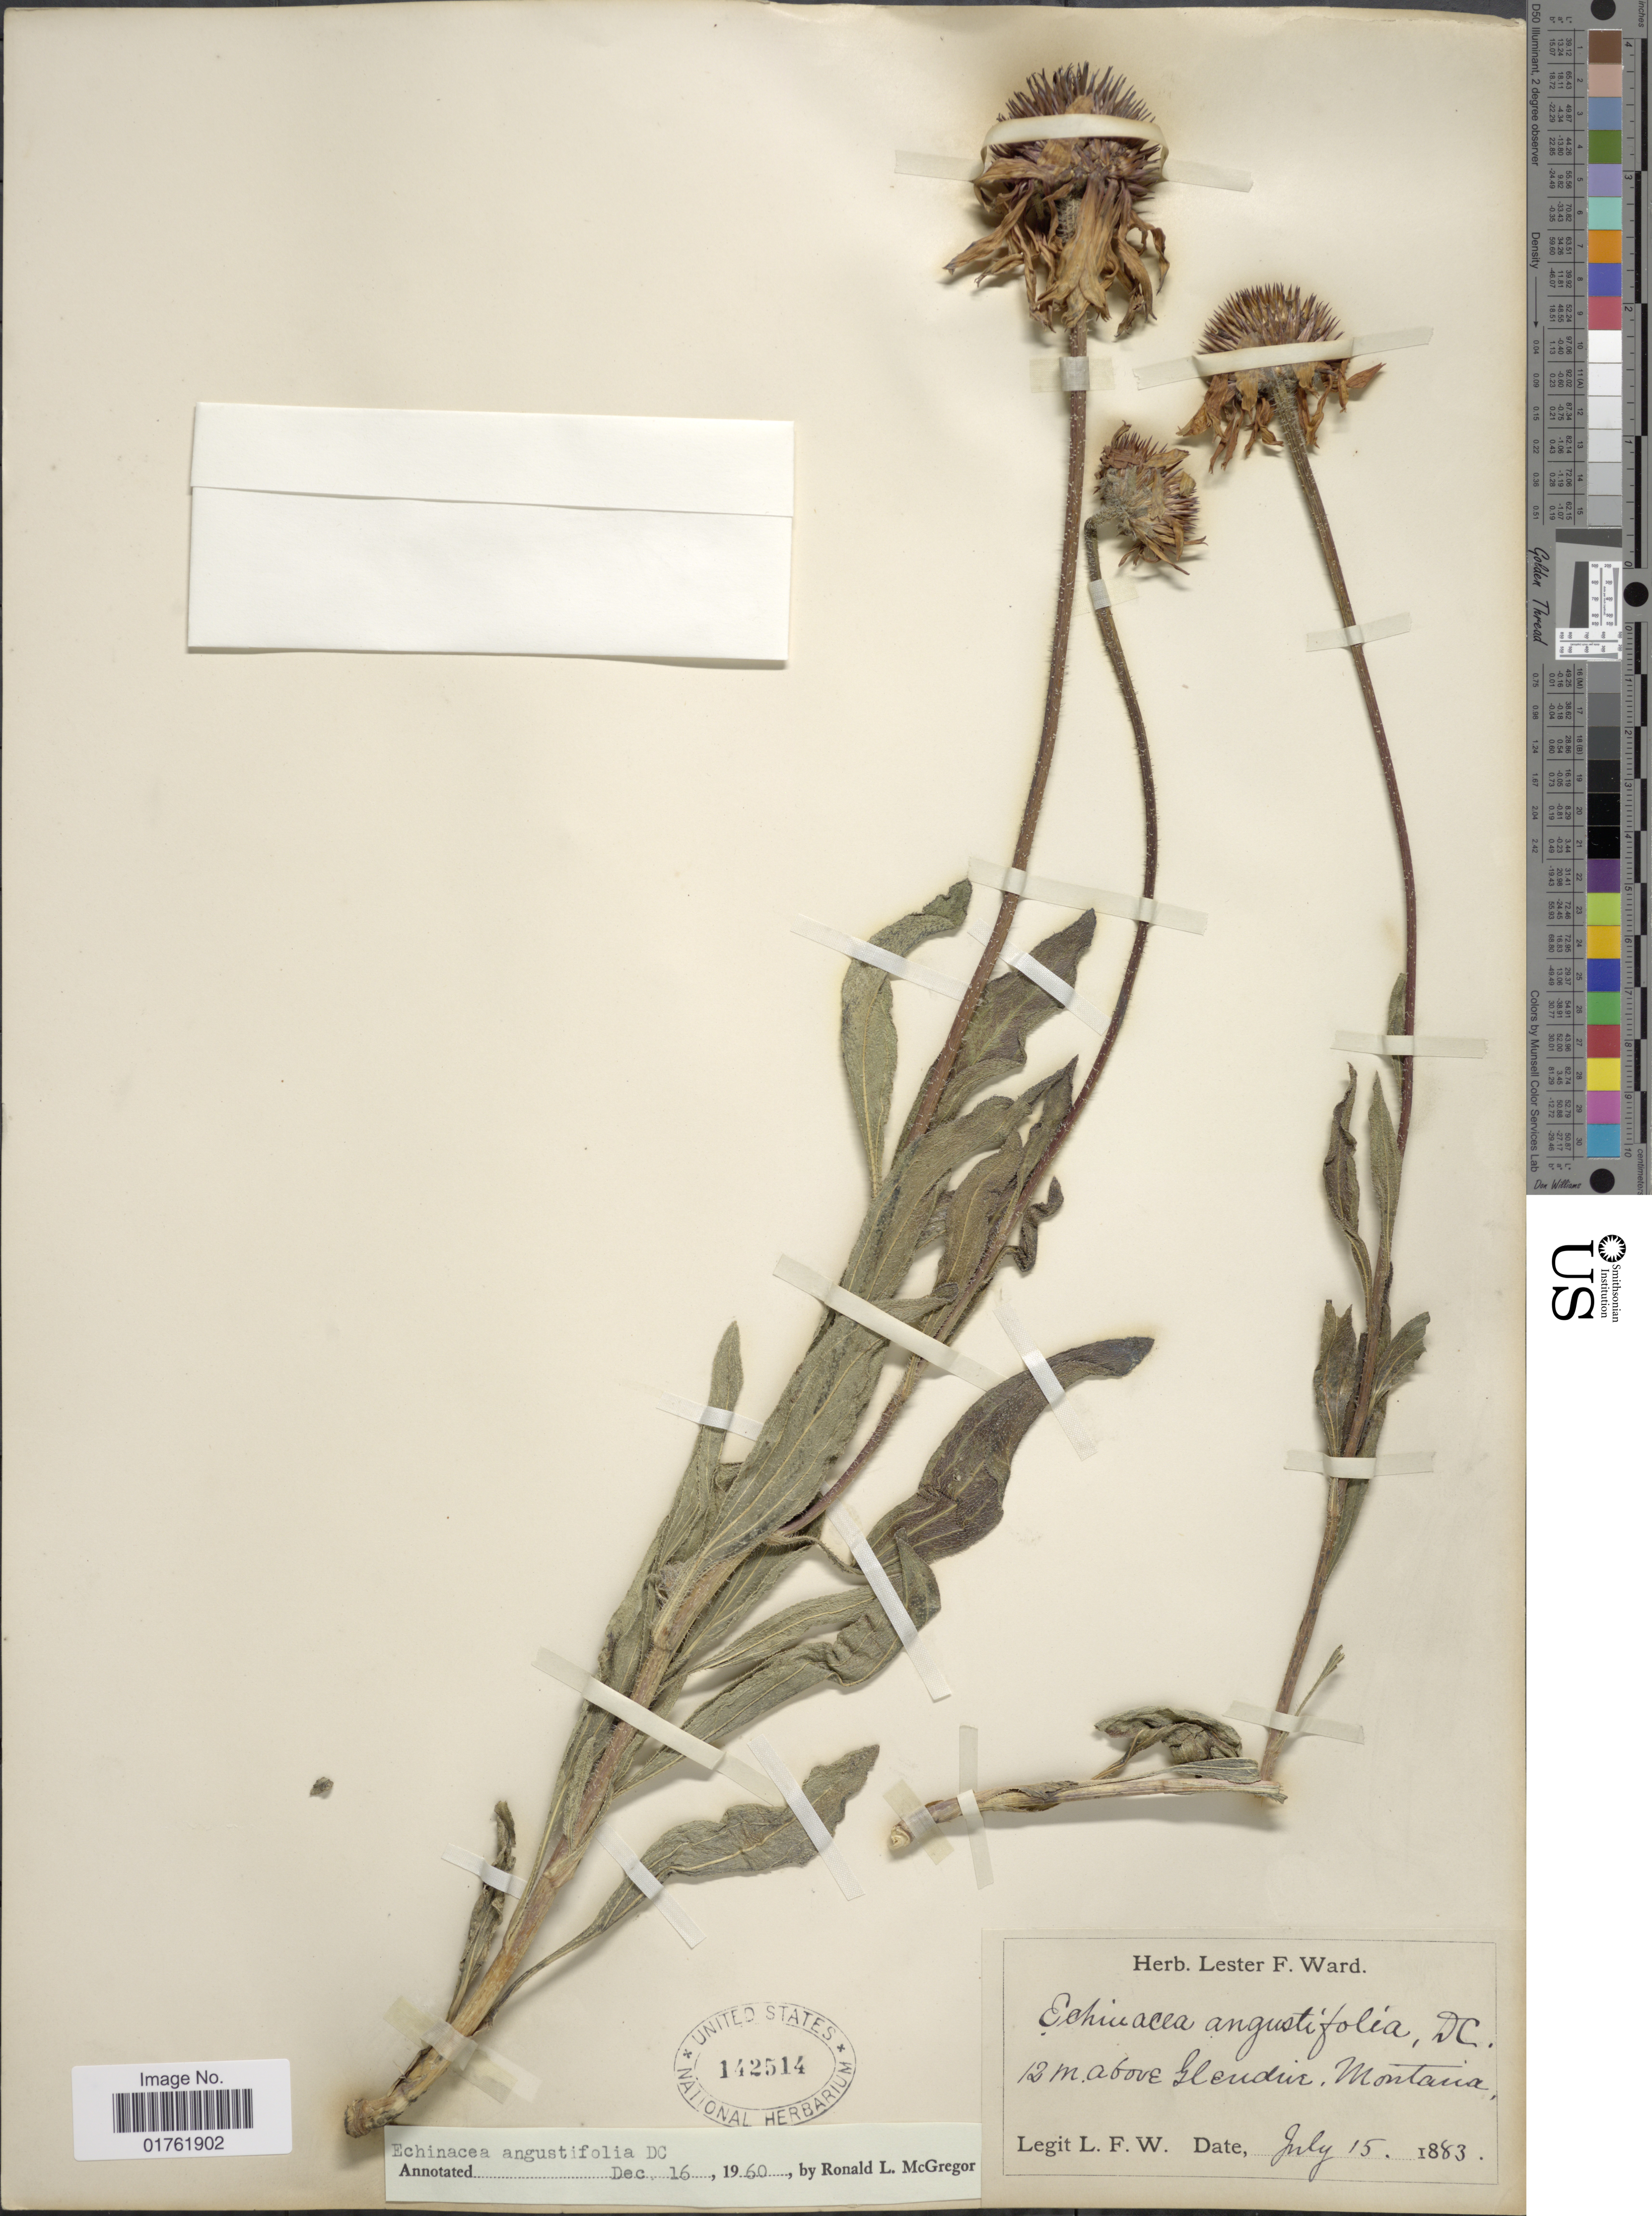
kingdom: Plantae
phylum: Tracheophyta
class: Magnoliopsida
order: Asterales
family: Asteraceae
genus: Echinacea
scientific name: Echinacea angustifolia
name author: DC.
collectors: L. Ward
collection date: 1883-07-15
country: United States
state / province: Montana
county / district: Dawson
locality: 12 m above Glendive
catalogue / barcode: US 142514